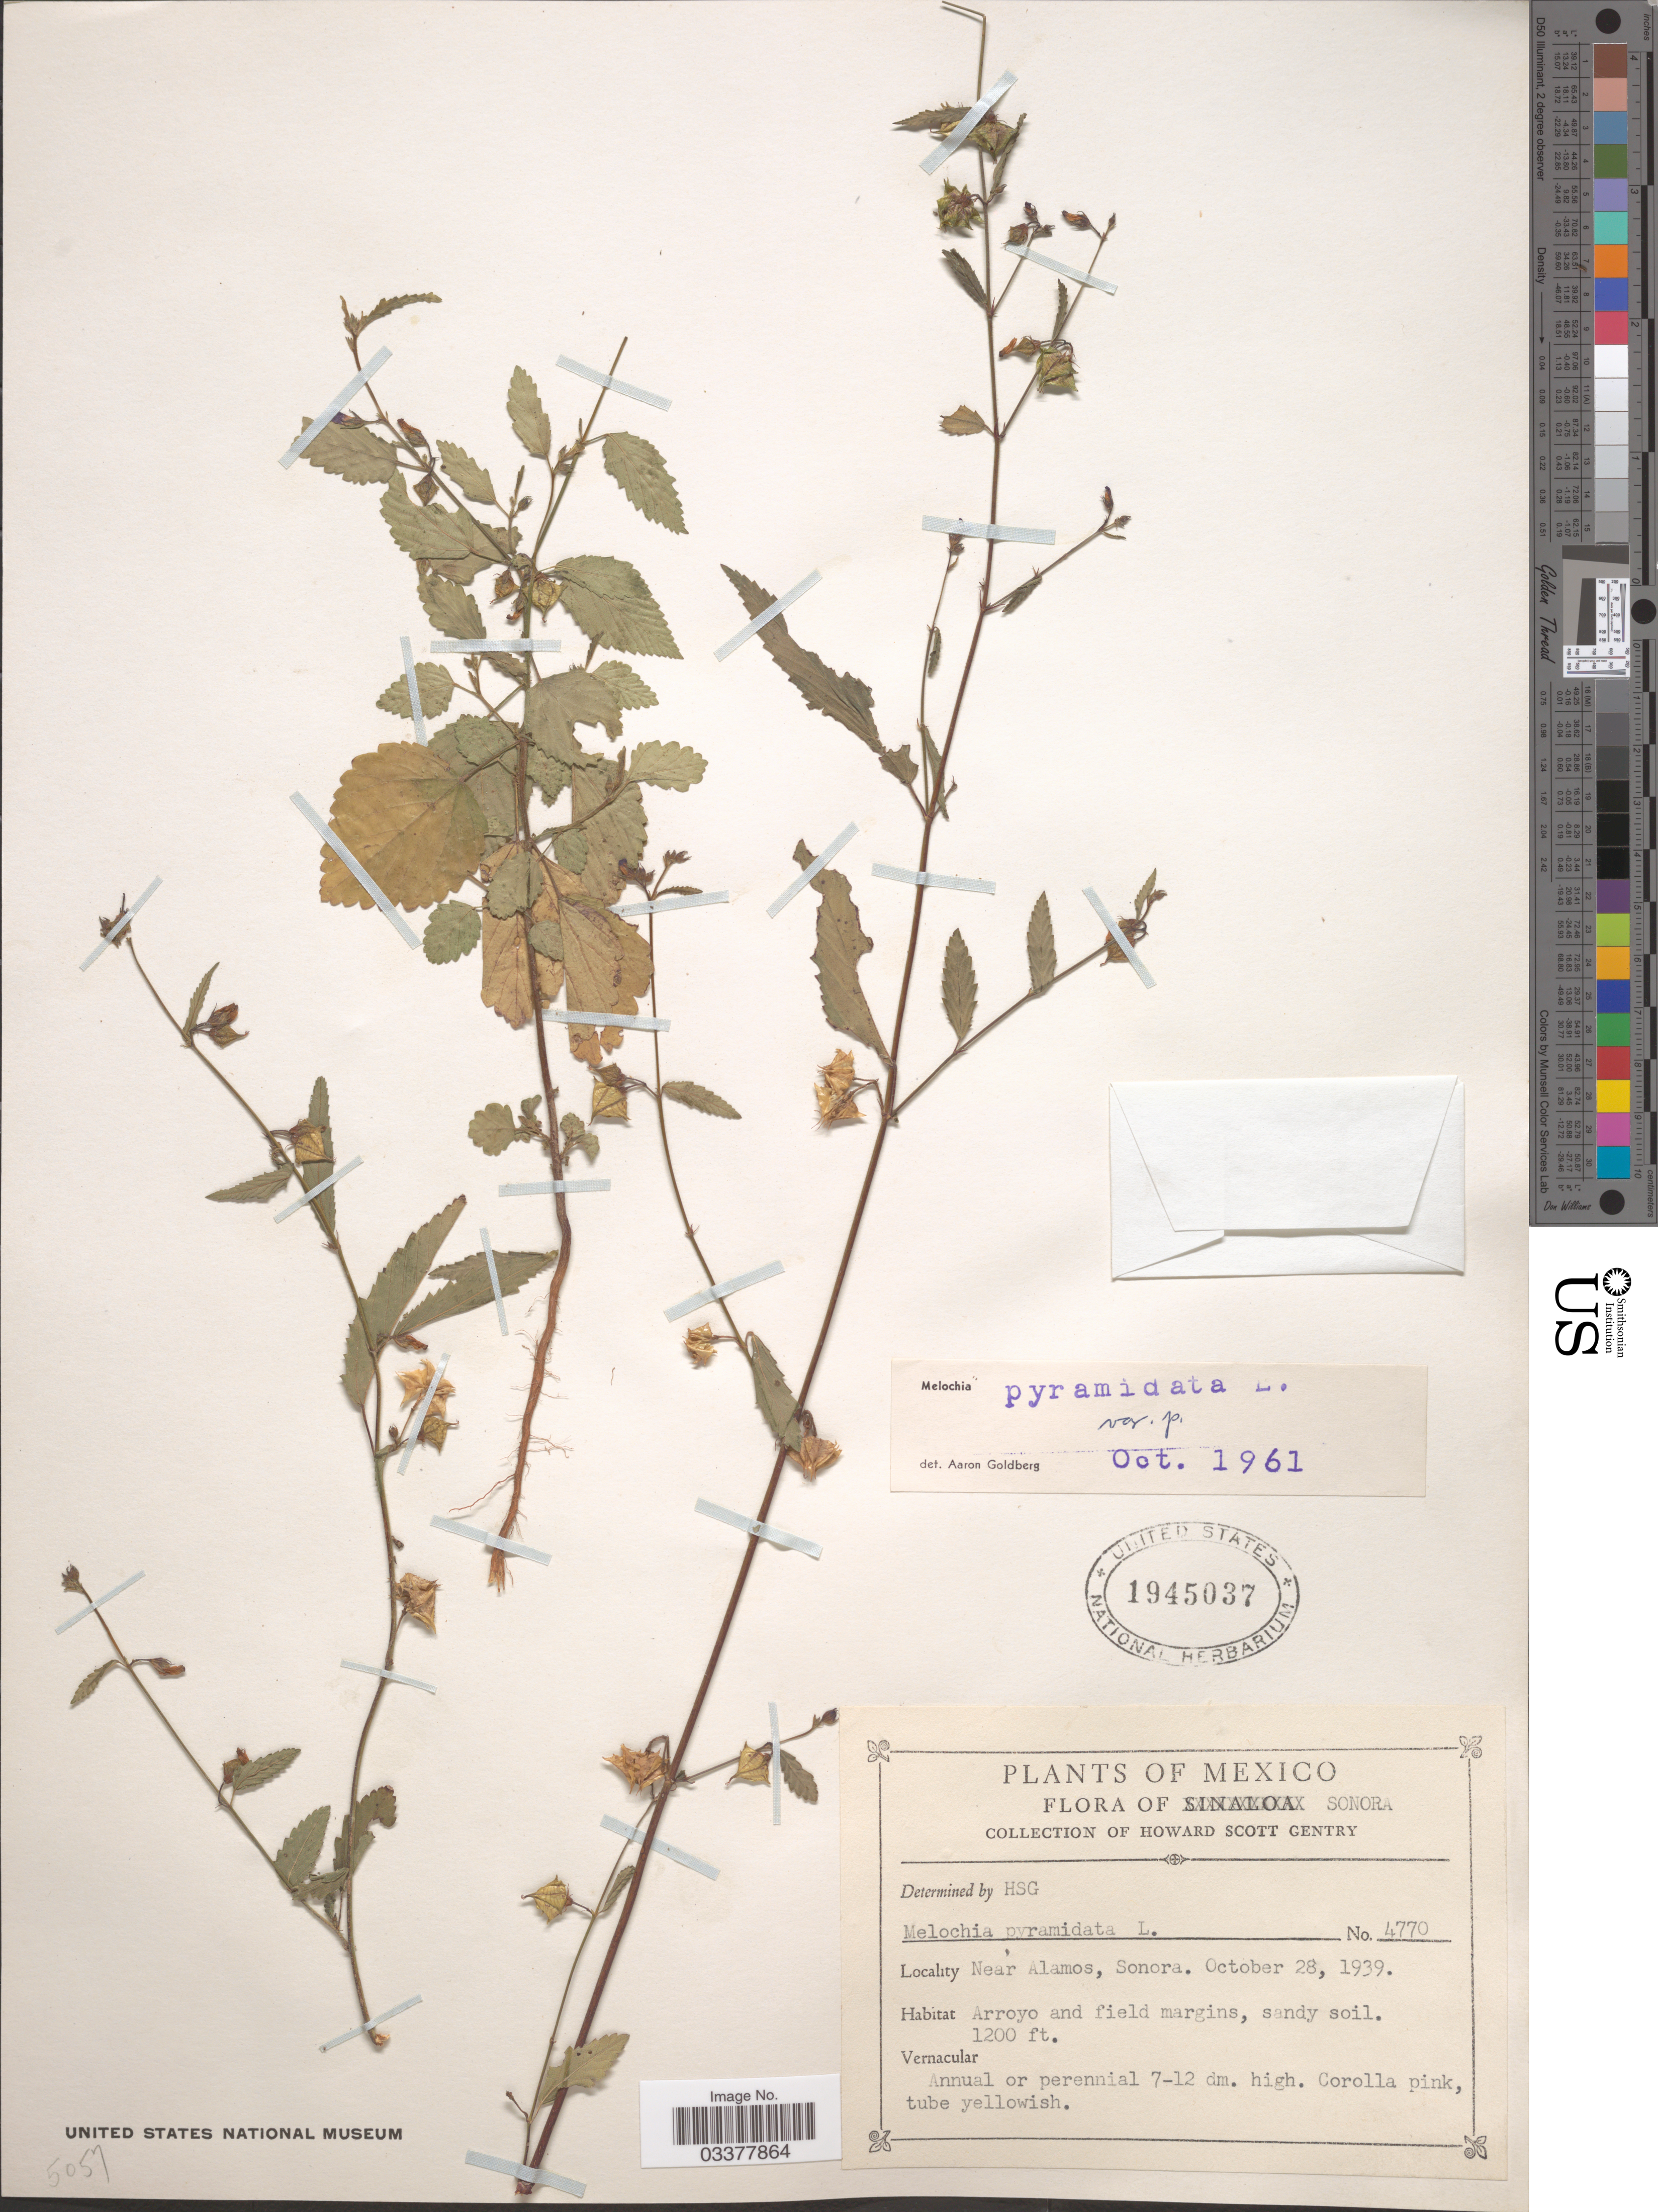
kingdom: Plantae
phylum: Tracheophyta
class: Magnoliopsida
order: Malvales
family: Malvaceae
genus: Melochia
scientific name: Melochia pyramidata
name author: L.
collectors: H. S. Gentry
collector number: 4770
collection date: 1939-10-28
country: Mexico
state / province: Sonora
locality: Near Alamos.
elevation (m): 366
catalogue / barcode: US 1945037